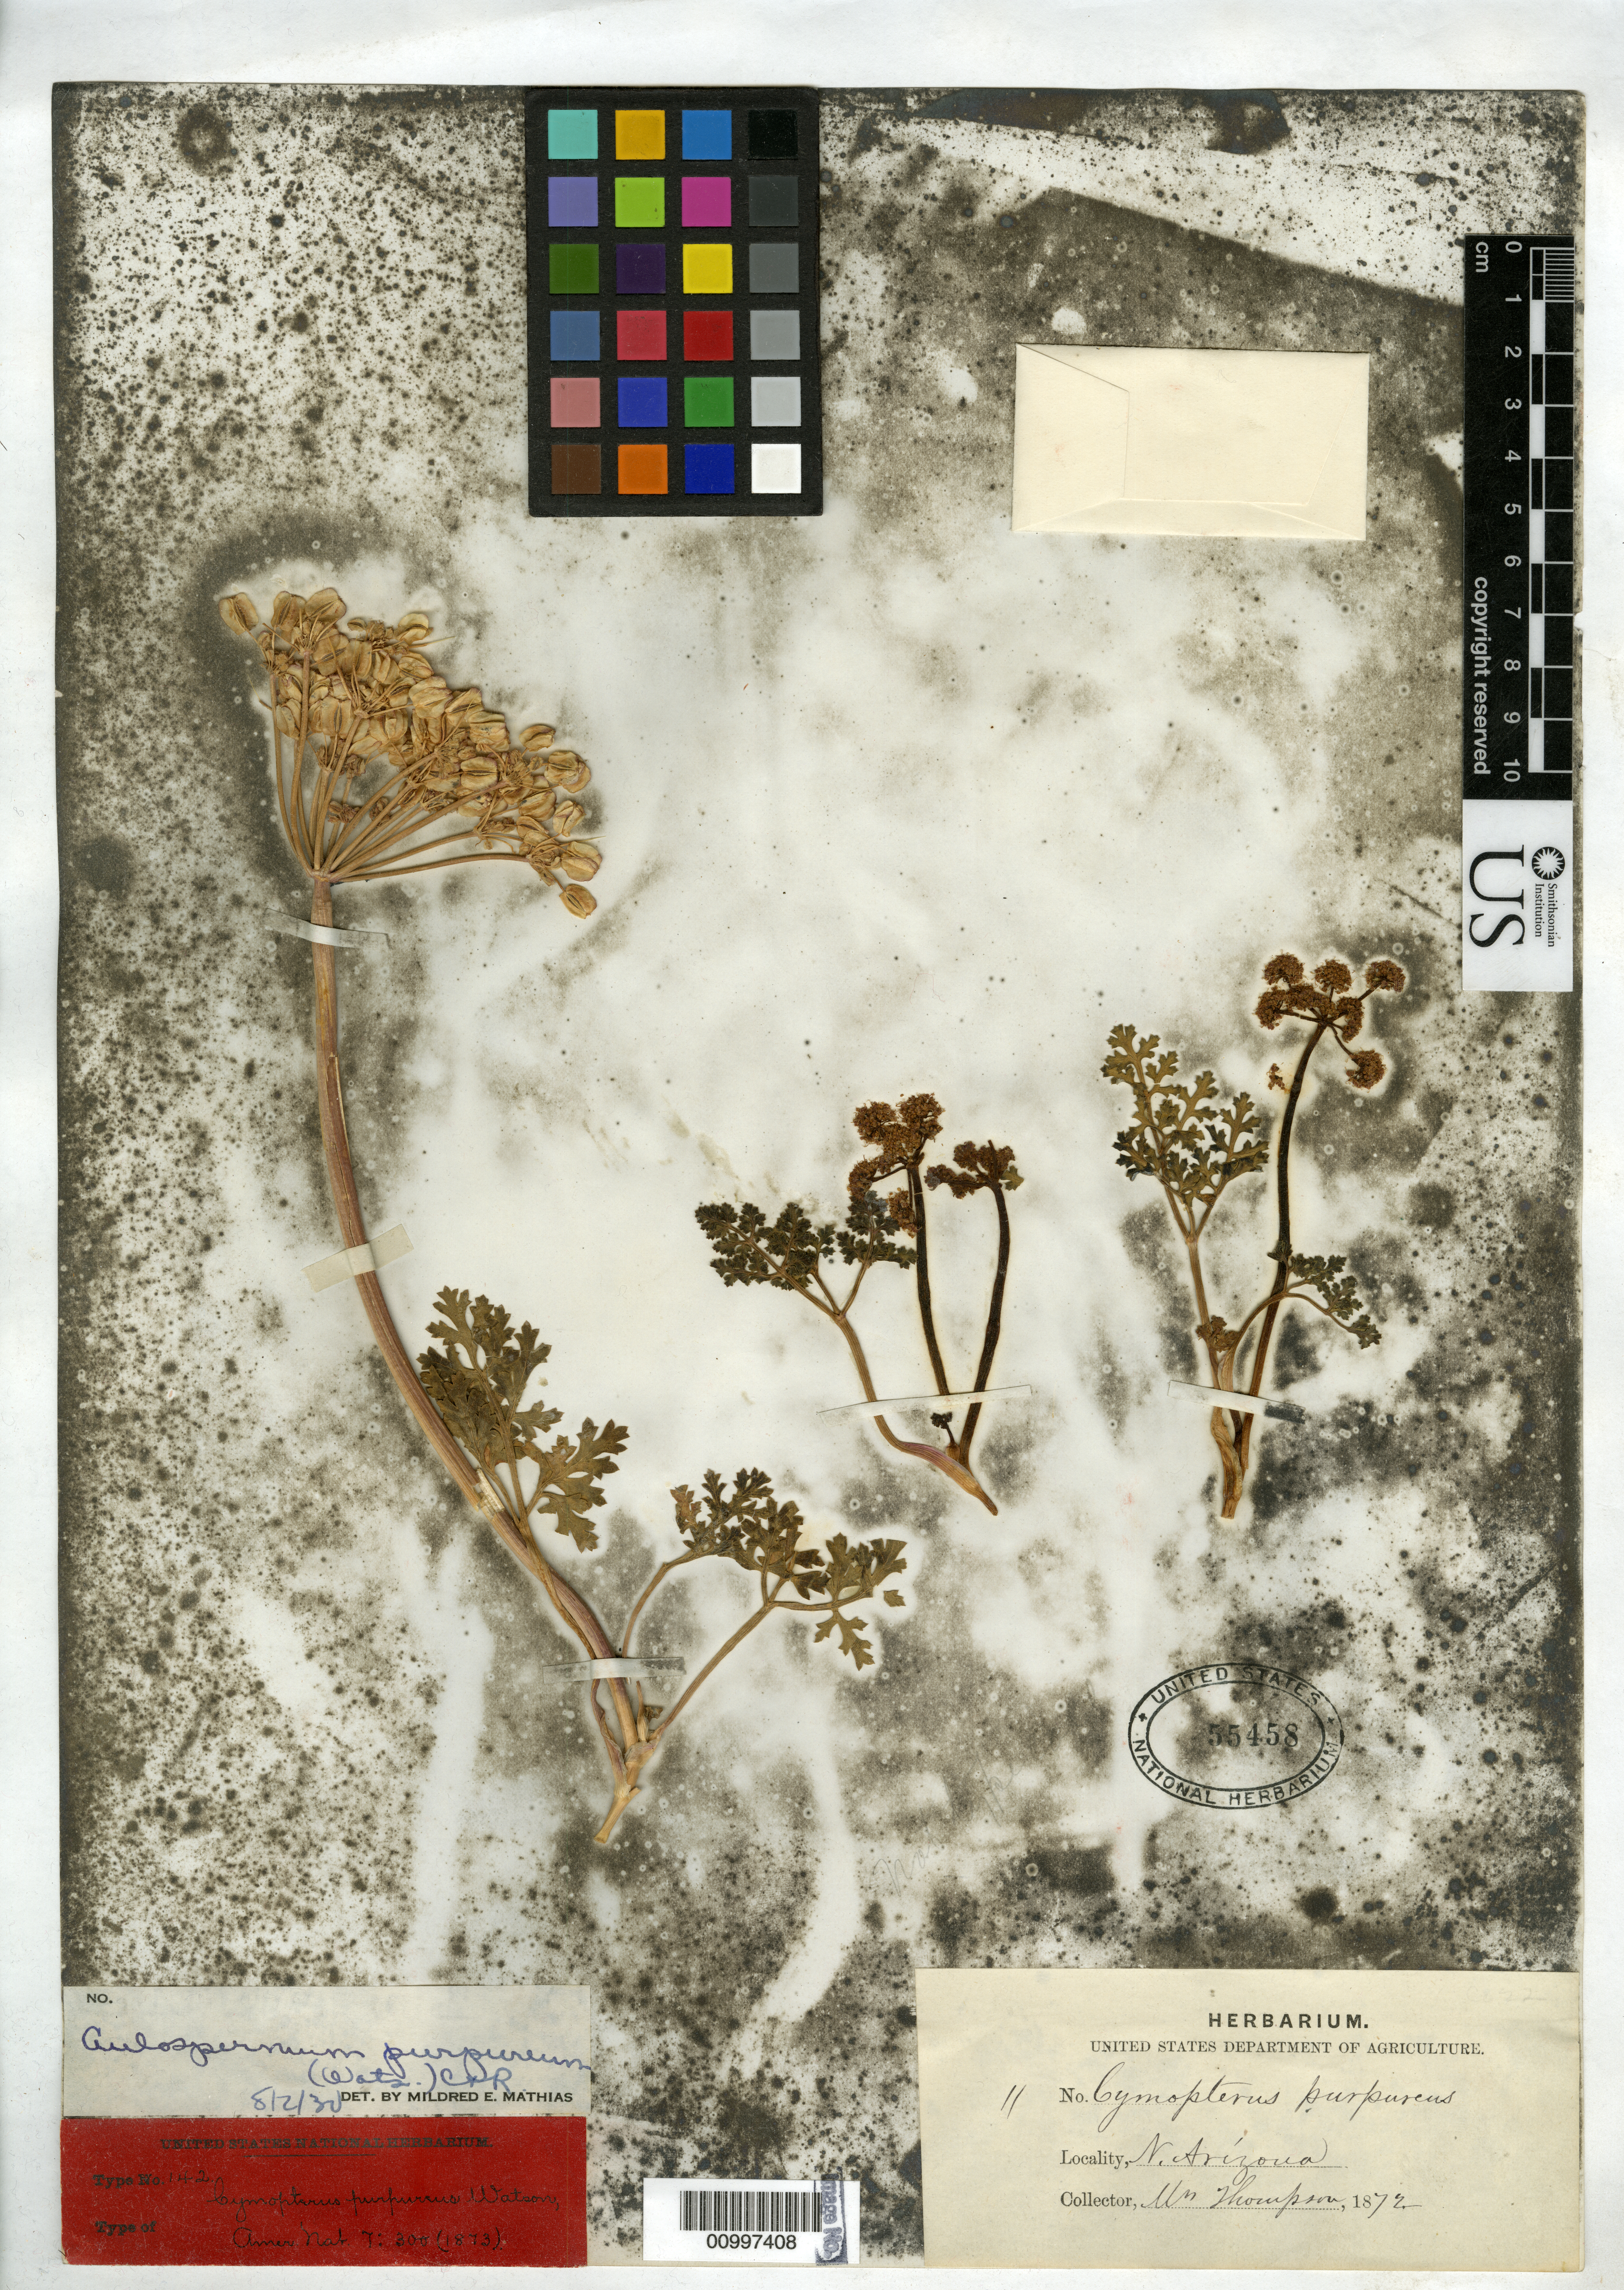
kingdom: Plantae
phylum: Tracheophyta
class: Magnoliopsida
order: Apiales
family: Apiaceae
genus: Cymopterus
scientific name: Cymopterus purpureus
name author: S. Watson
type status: Syntype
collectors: E. P. Thompson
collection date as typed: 1872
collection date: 1872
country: United States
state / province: Arizona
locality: Northern Arizona.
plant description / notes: Lectotype collection is Palmer s.n. (1869, New Mexico) as designated by Coulter & Rose (1900).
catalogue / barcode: US 55458